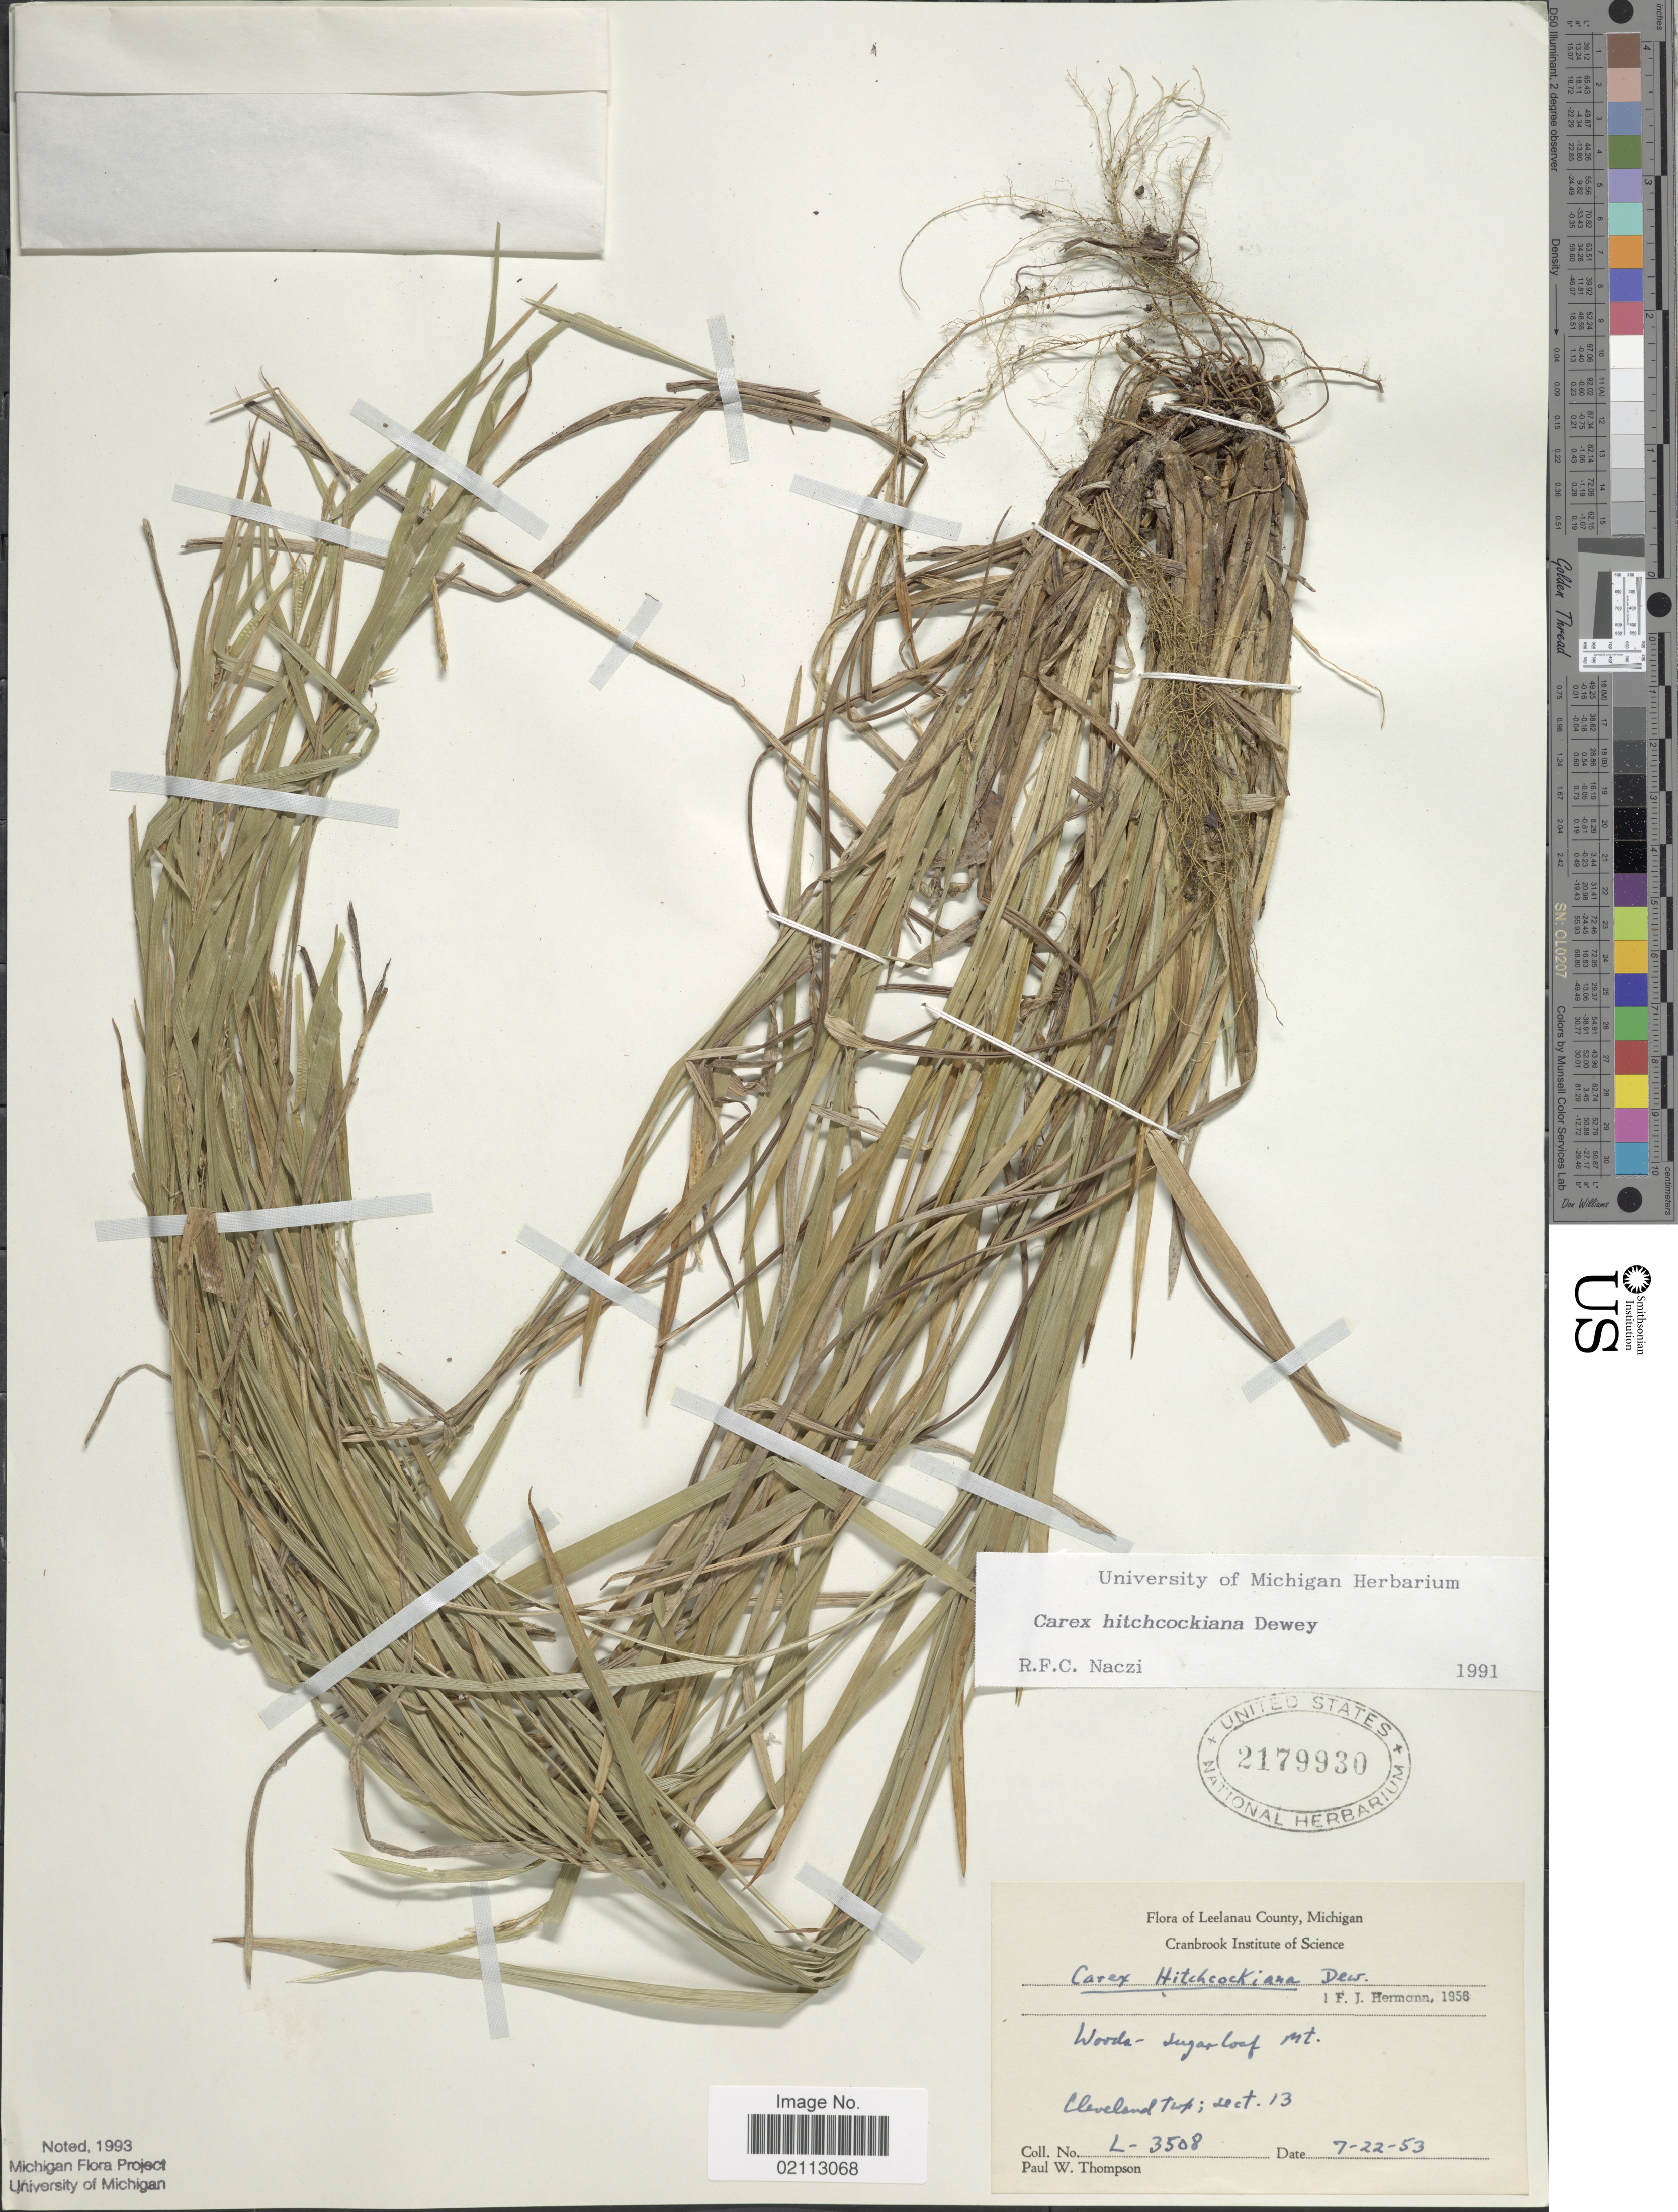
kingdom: Plantae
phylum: Tracheophyta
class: Liliopsida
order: Poales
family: Cyperaceae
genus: Carex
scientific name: Carex hitchcockiana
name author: Dewey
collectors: P. Thompson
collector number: L-3508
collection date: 1953-07-22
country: United States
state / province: Michigan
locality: Leelanau County, woods - Sugarloaf Mt., Cleveland Twp; sect. 13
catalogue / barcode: US 2179930